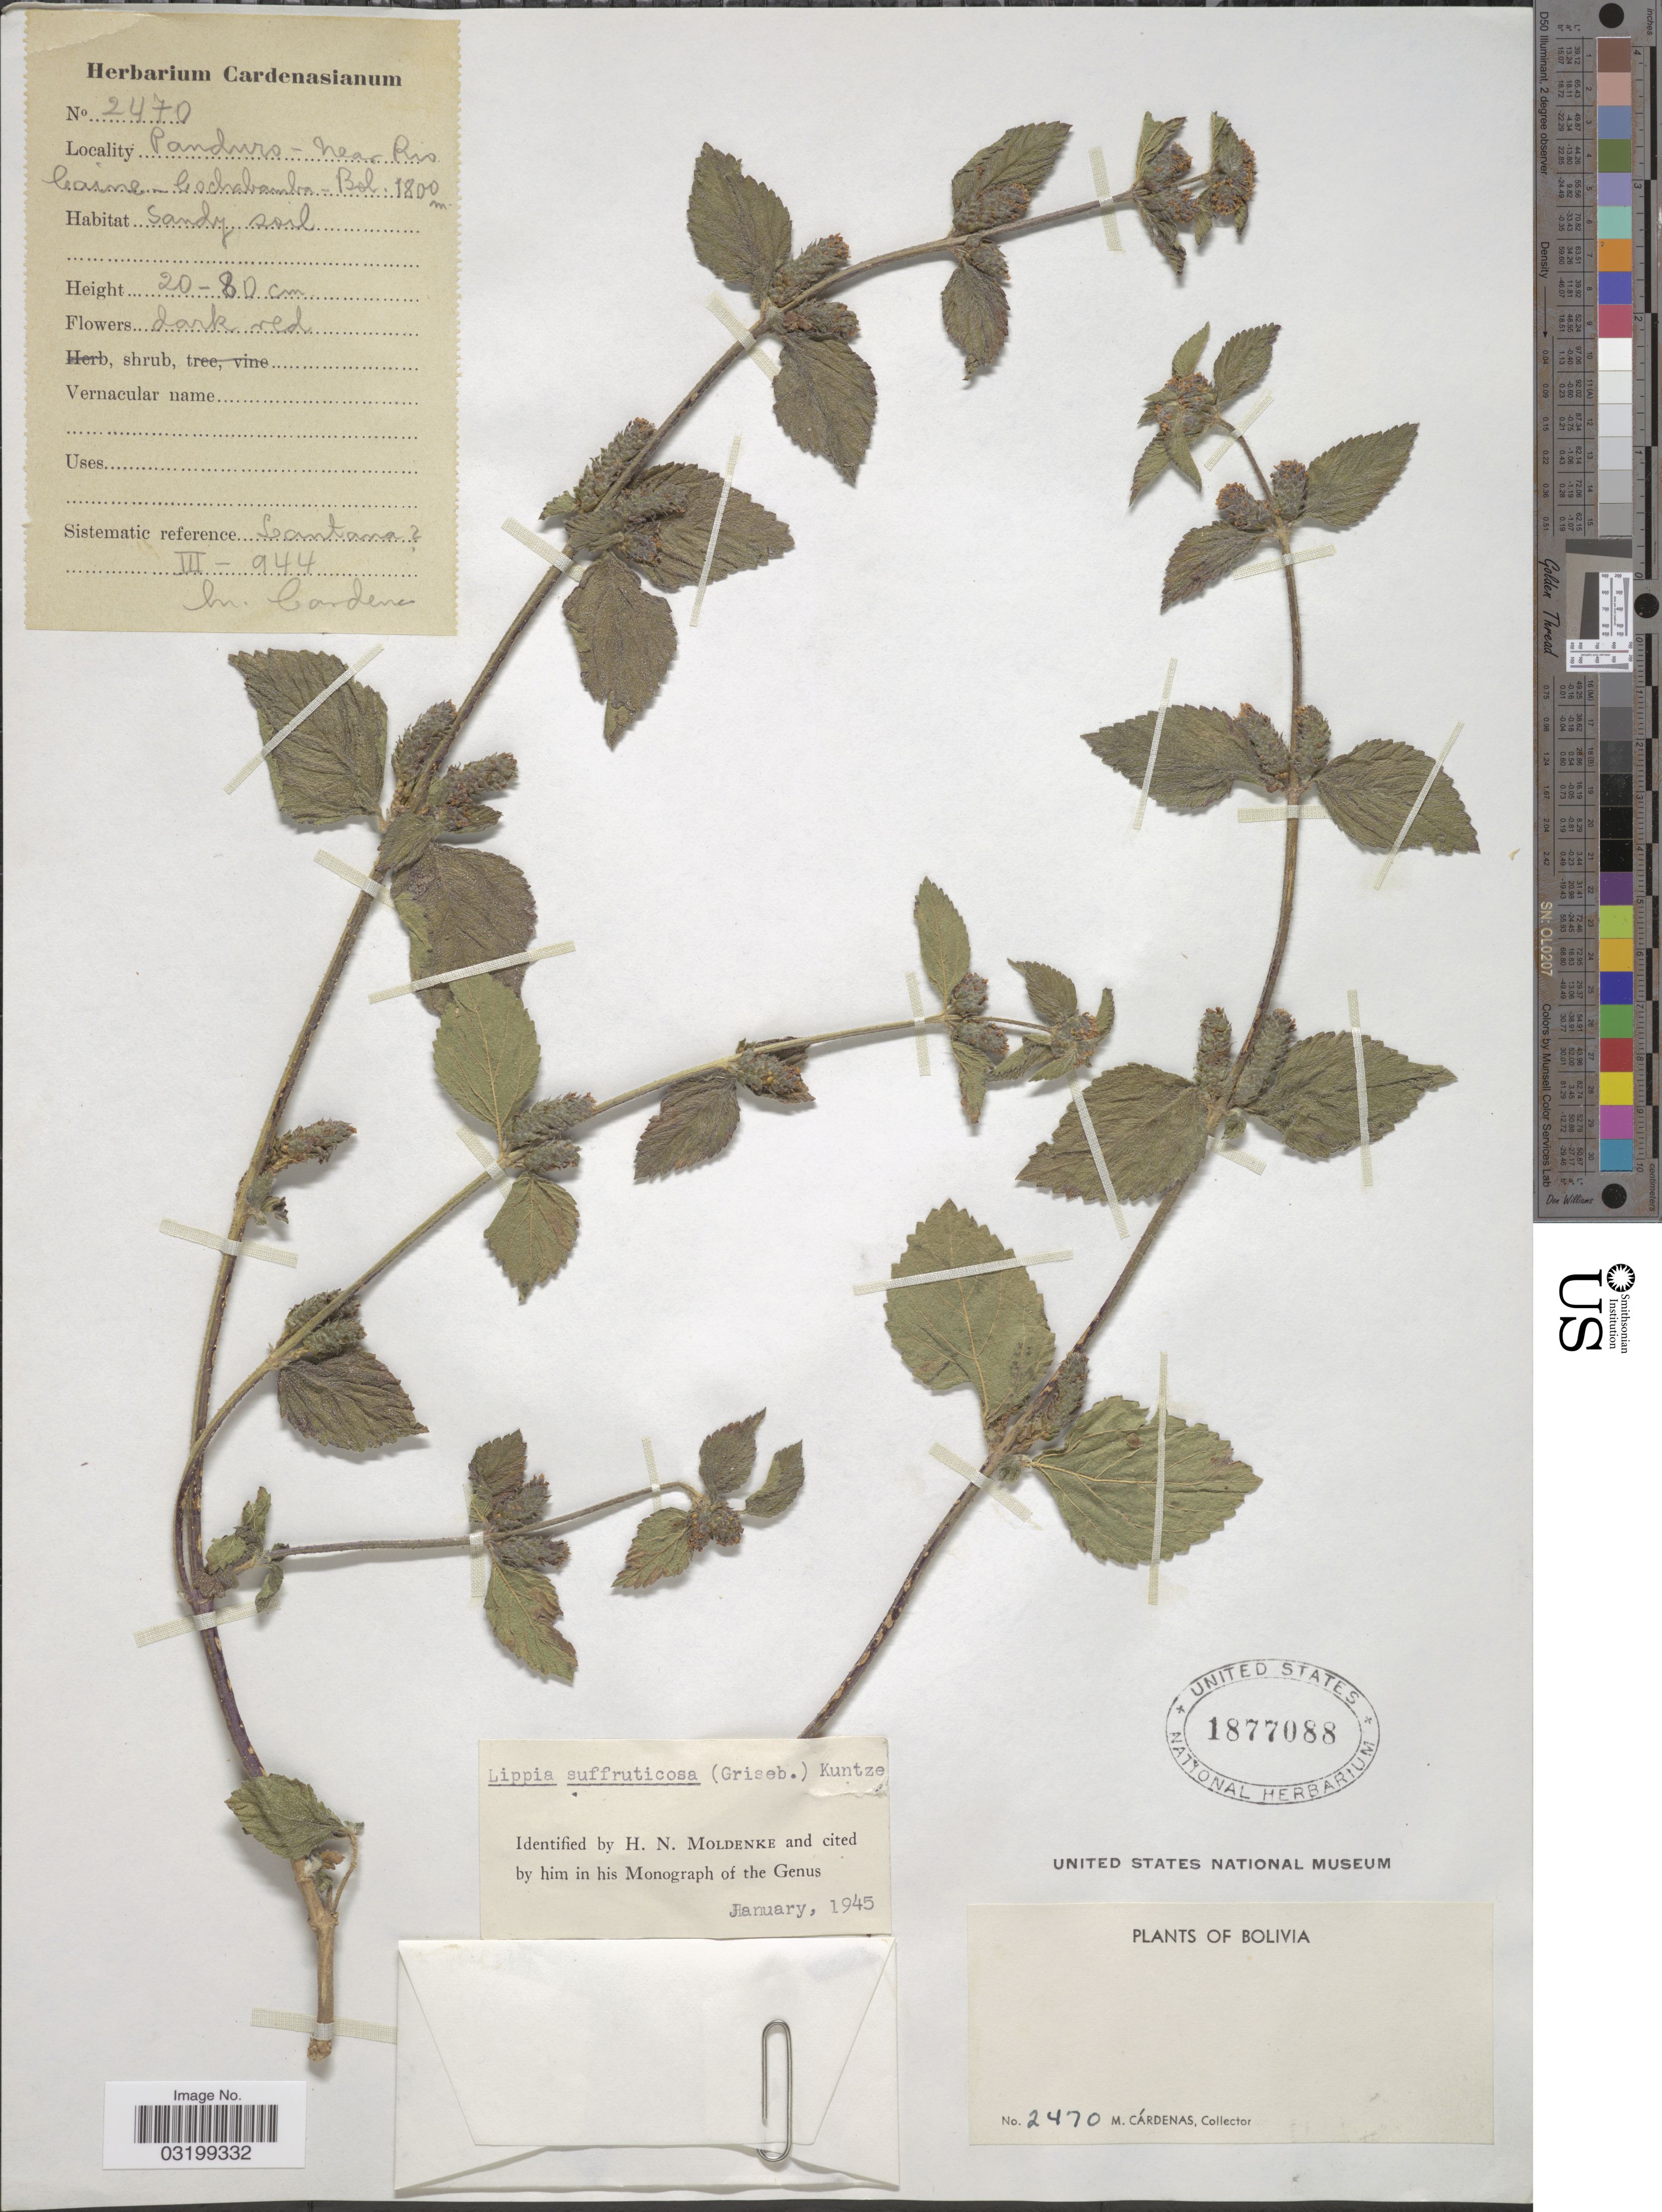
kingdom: Plantae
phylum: Tracheophyta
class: Magnoliopsida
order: Lamiales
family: Verbenaceae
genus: Lippia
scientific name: Lippia suffruticosa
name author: (Griseb.) Kuntze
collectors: M. Cárdenas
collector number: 2470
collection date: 1944-03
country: Bolivia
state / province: Cochabamba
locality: Panduro-Near Rio Caine.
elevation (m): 1800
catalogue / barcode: US 1877088